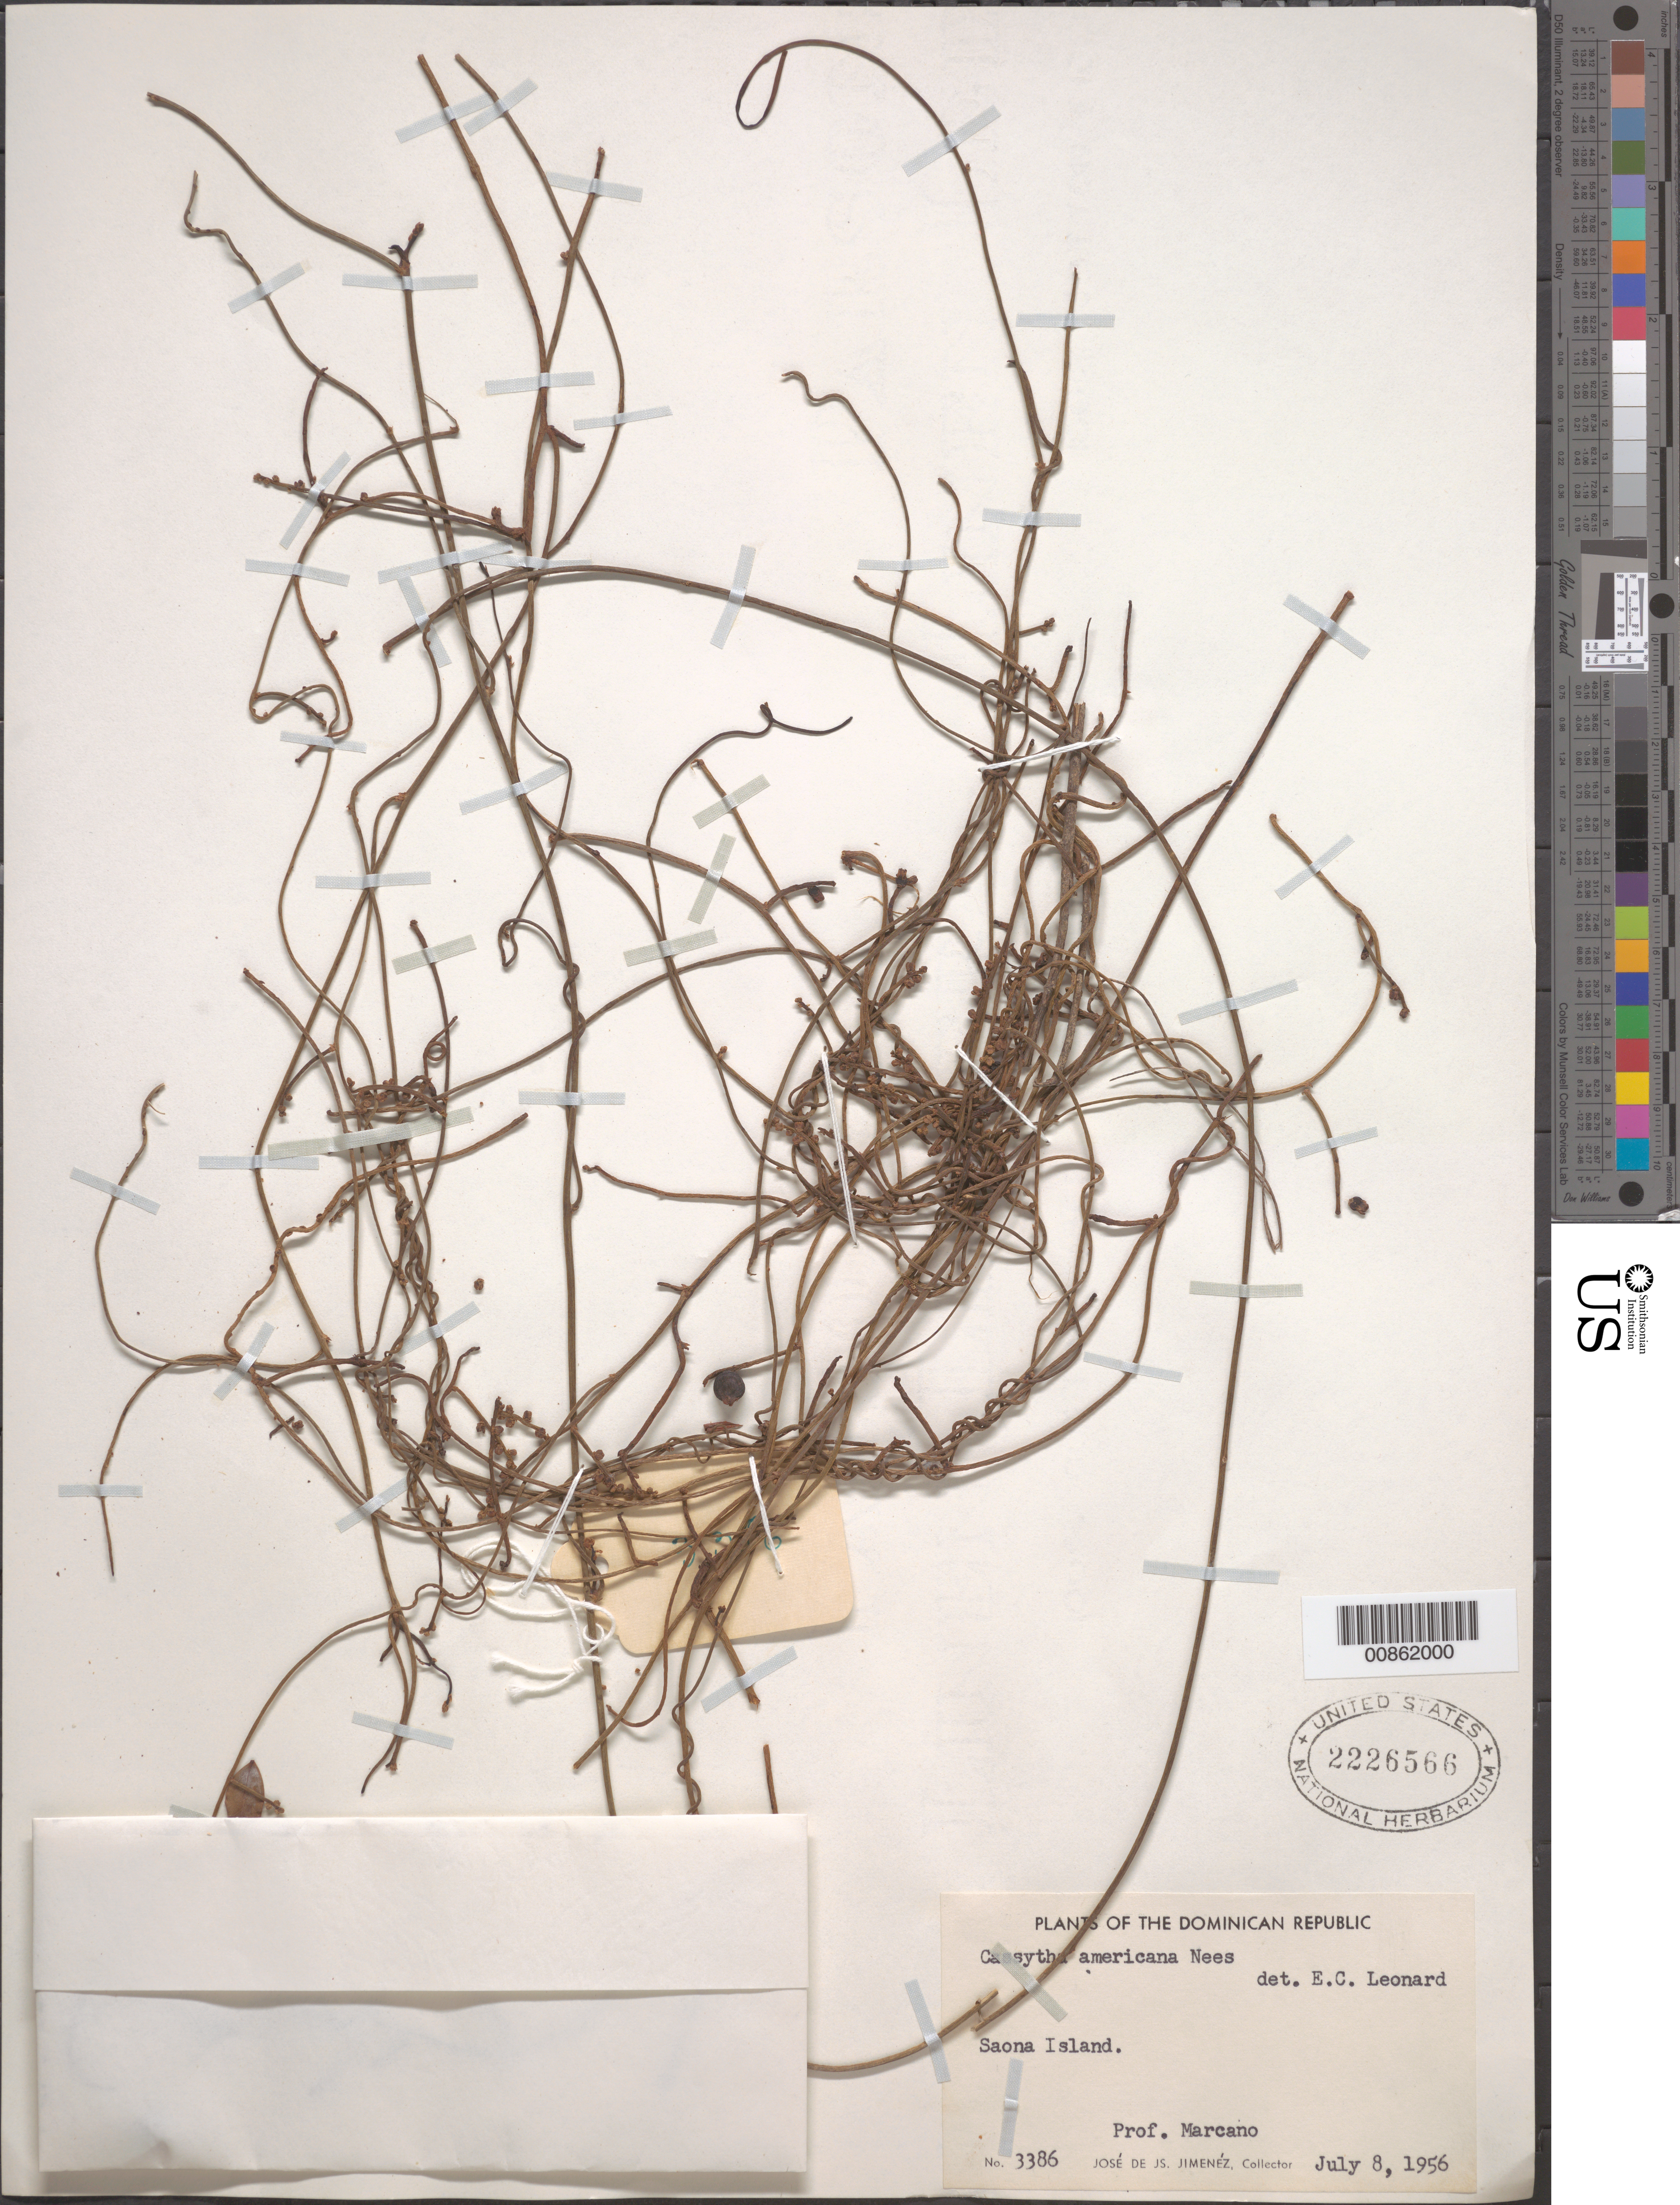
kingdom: Plantae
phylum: Tracheophyta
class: Magnoliopsida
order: Laurales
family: Lauraceae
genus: Cassytha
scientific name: Cassytha filiformis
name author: L.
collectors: J. J. Jiménez Almonte & E. J. Marcano F.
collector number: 3386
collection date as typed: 08 Jul 1956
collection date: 1956-07-08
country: Dominican Republic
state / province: La Romana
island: Isla Saona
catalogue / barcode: US 2226566